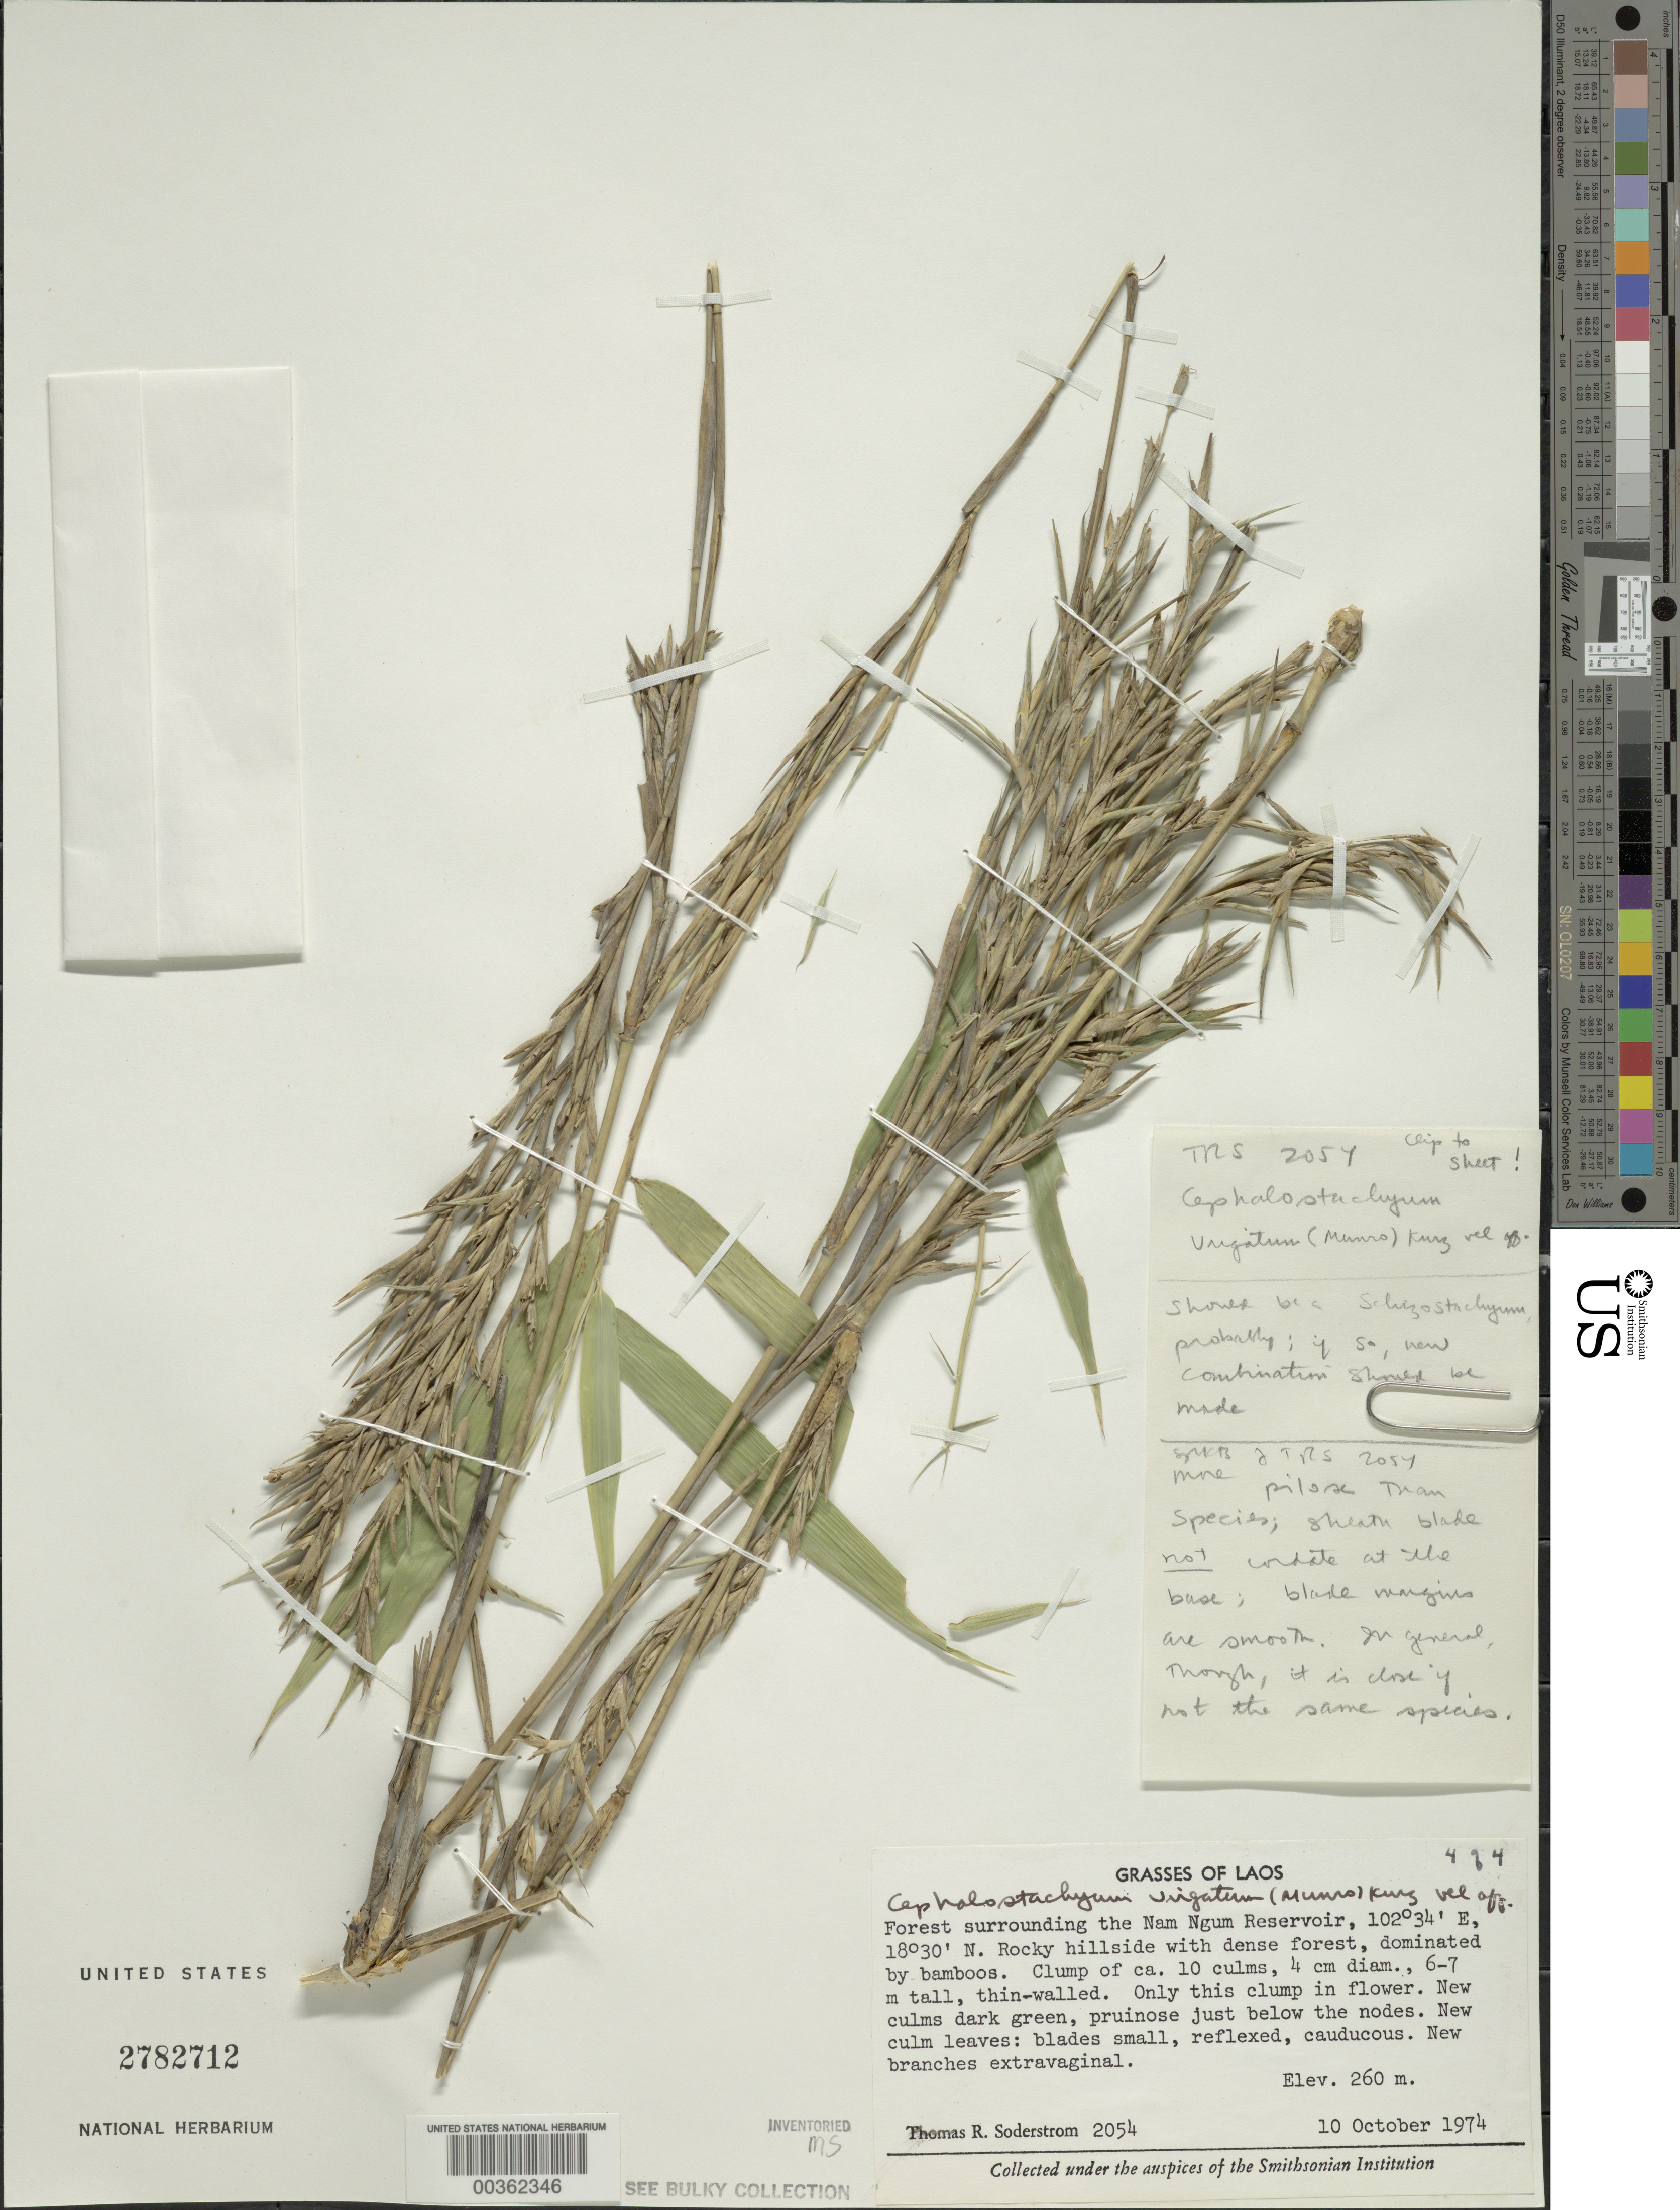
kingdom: Plantae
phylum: Tracheophyta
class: Liliopsida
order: Poales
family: Poaceae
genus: Cephalostachyum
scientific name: Cephalostachyum virgatum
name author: (Munro) Kurz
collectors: T. R. Soderstrom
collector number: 2054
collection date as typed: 10 Oct 1974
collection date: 1974-10-10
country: Laos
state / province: Viangchan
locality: Nam Ngum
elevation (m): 260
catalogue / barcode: US 2782712